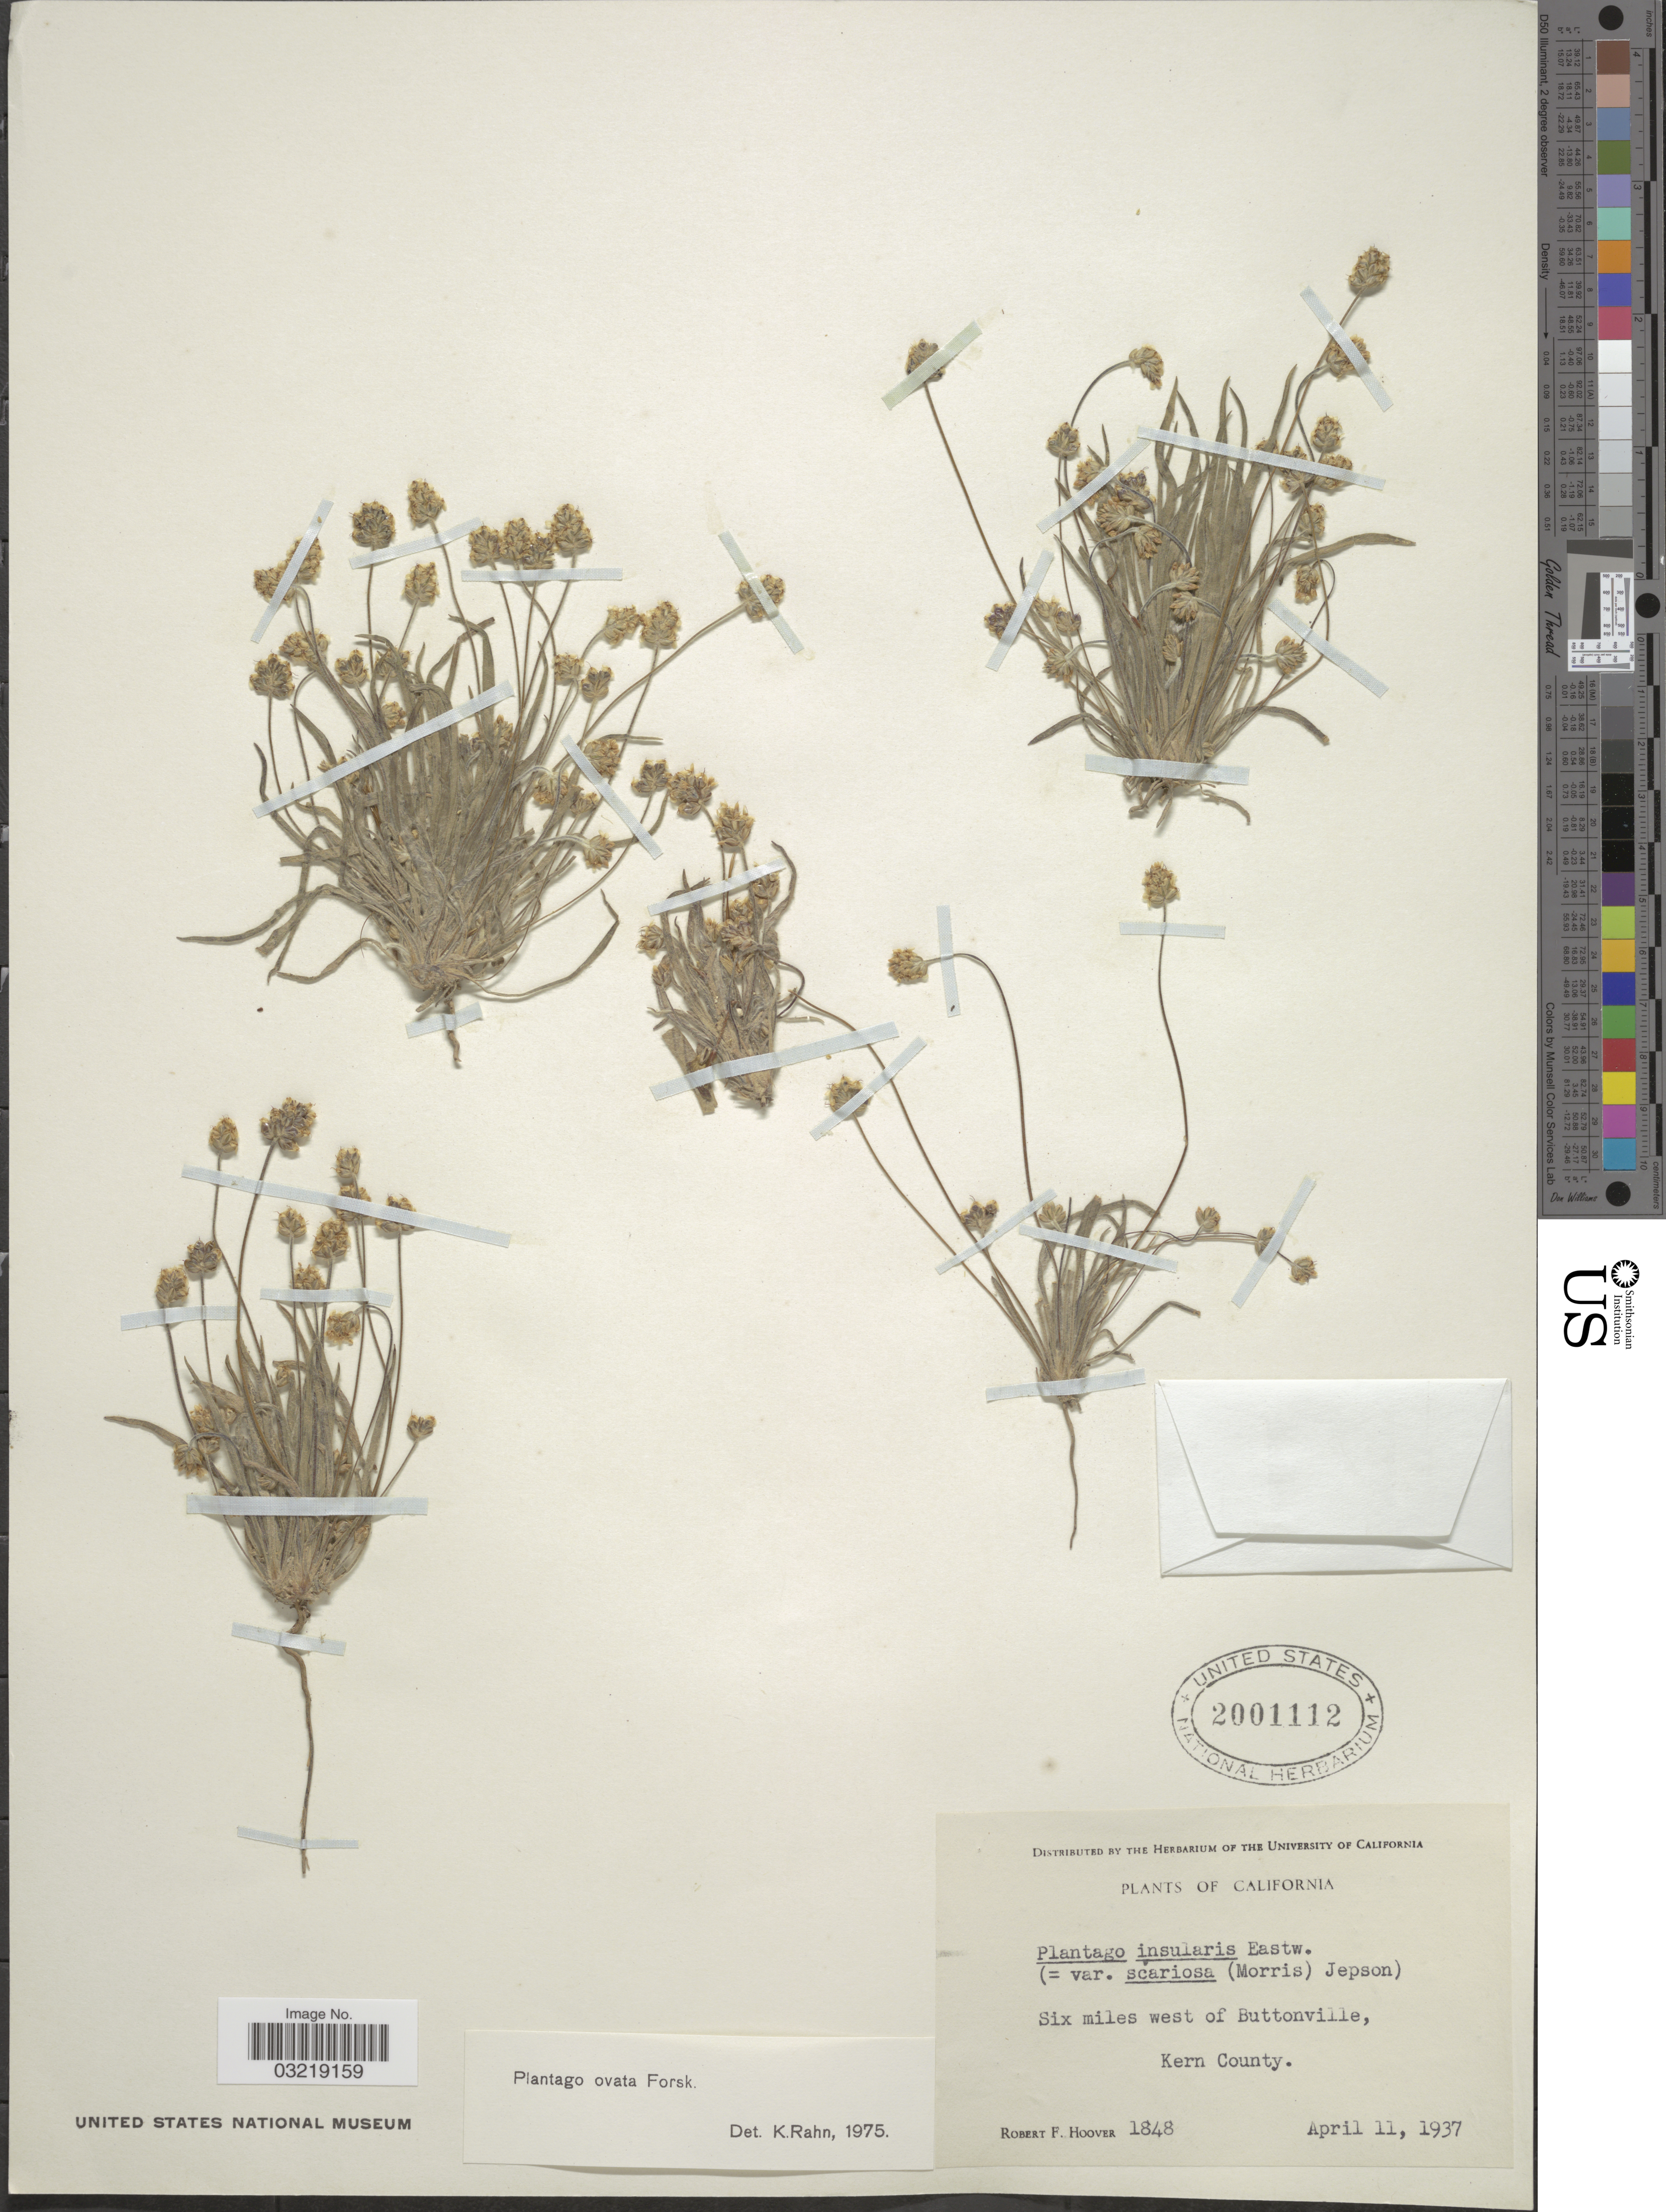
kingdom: Plantae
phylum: Tracheophyta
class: Magnoliopsida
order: Lamiales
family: Plantaginaceae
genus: Plantago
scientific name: Plantago ovata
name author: Forssk.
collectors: R. F. Hoover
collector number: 1848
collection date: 1937-04-11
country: United States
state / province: California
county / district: Kern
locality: Six miles west of Buttonville, Kern County.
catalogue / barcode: US 2001112